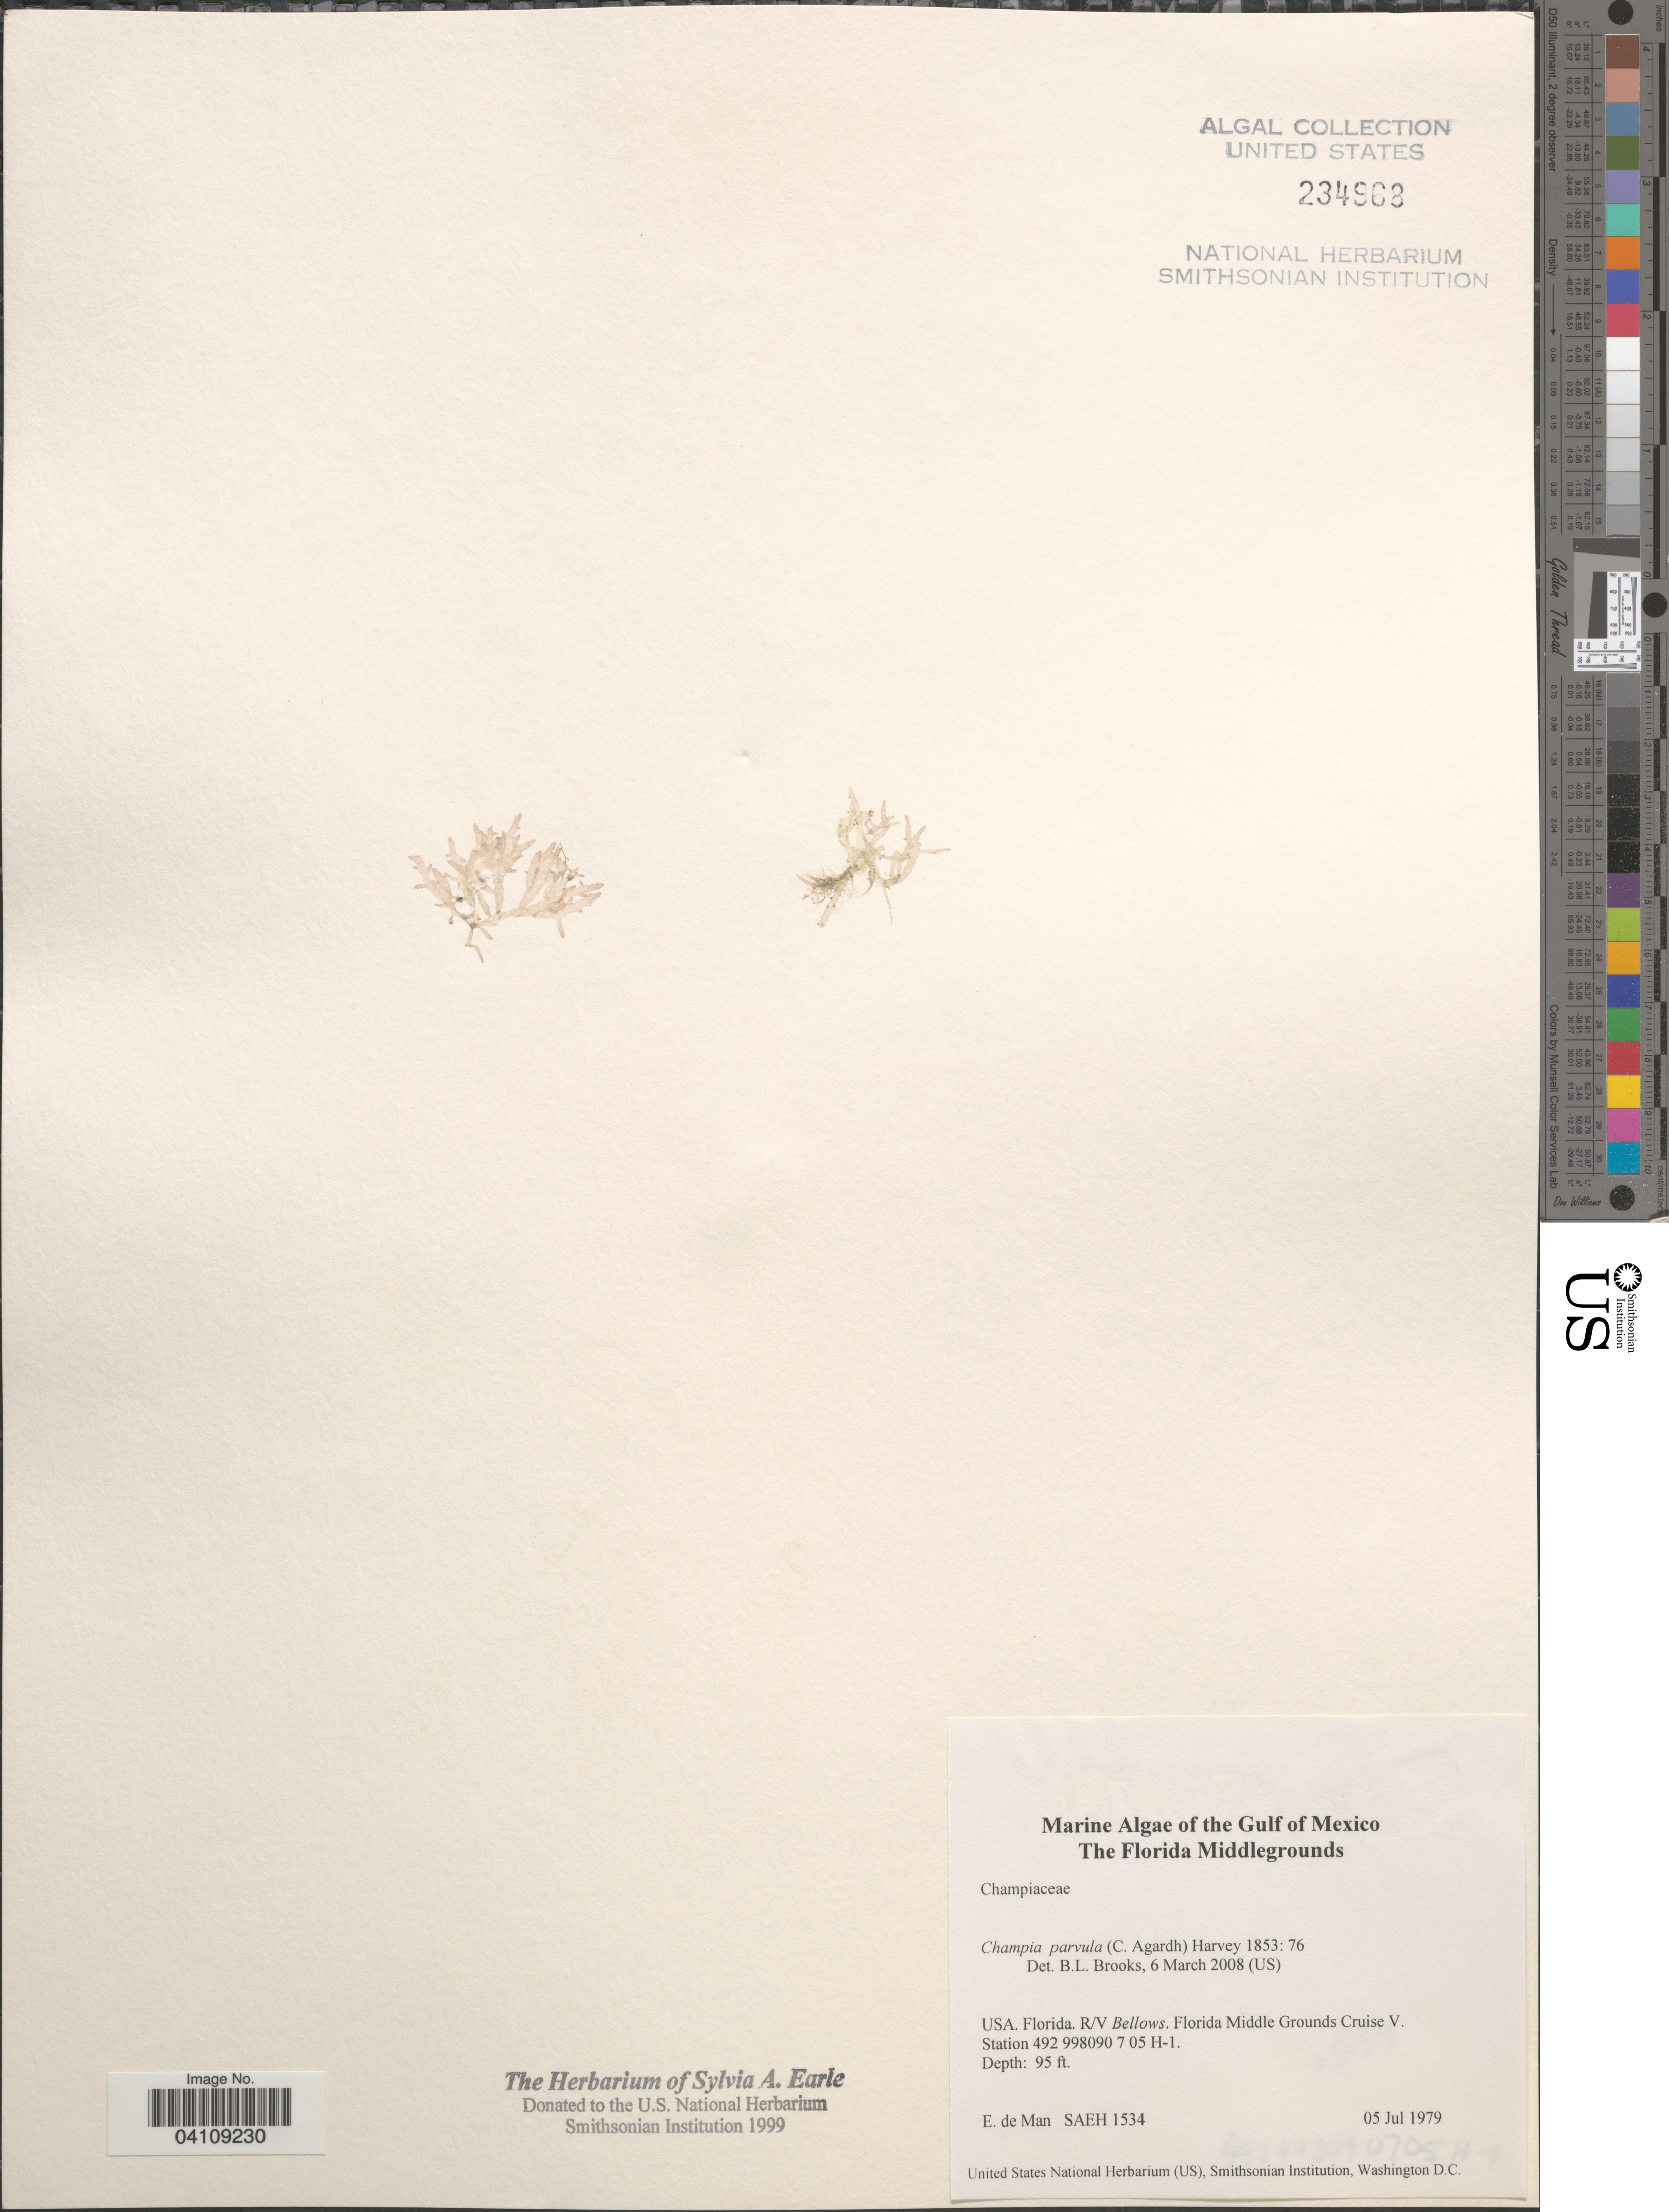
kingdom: Plantae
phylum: Rhodophyta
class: Florideophyceae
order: Rhodymeniales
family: Champiaceae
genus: Champia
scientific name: Champia parvula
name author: (C. Agardh) Harv.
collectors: E. de Man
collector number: SAEH 1534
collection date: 1979-07-05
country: United States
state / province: Florida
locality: Gulf of Mexico. The Florida Middlegrounds. Florida. R/V Bellows. Florida Middle Grounds Cruise V. Station 492 998090 7 05 H-1.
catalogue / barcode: US 234968